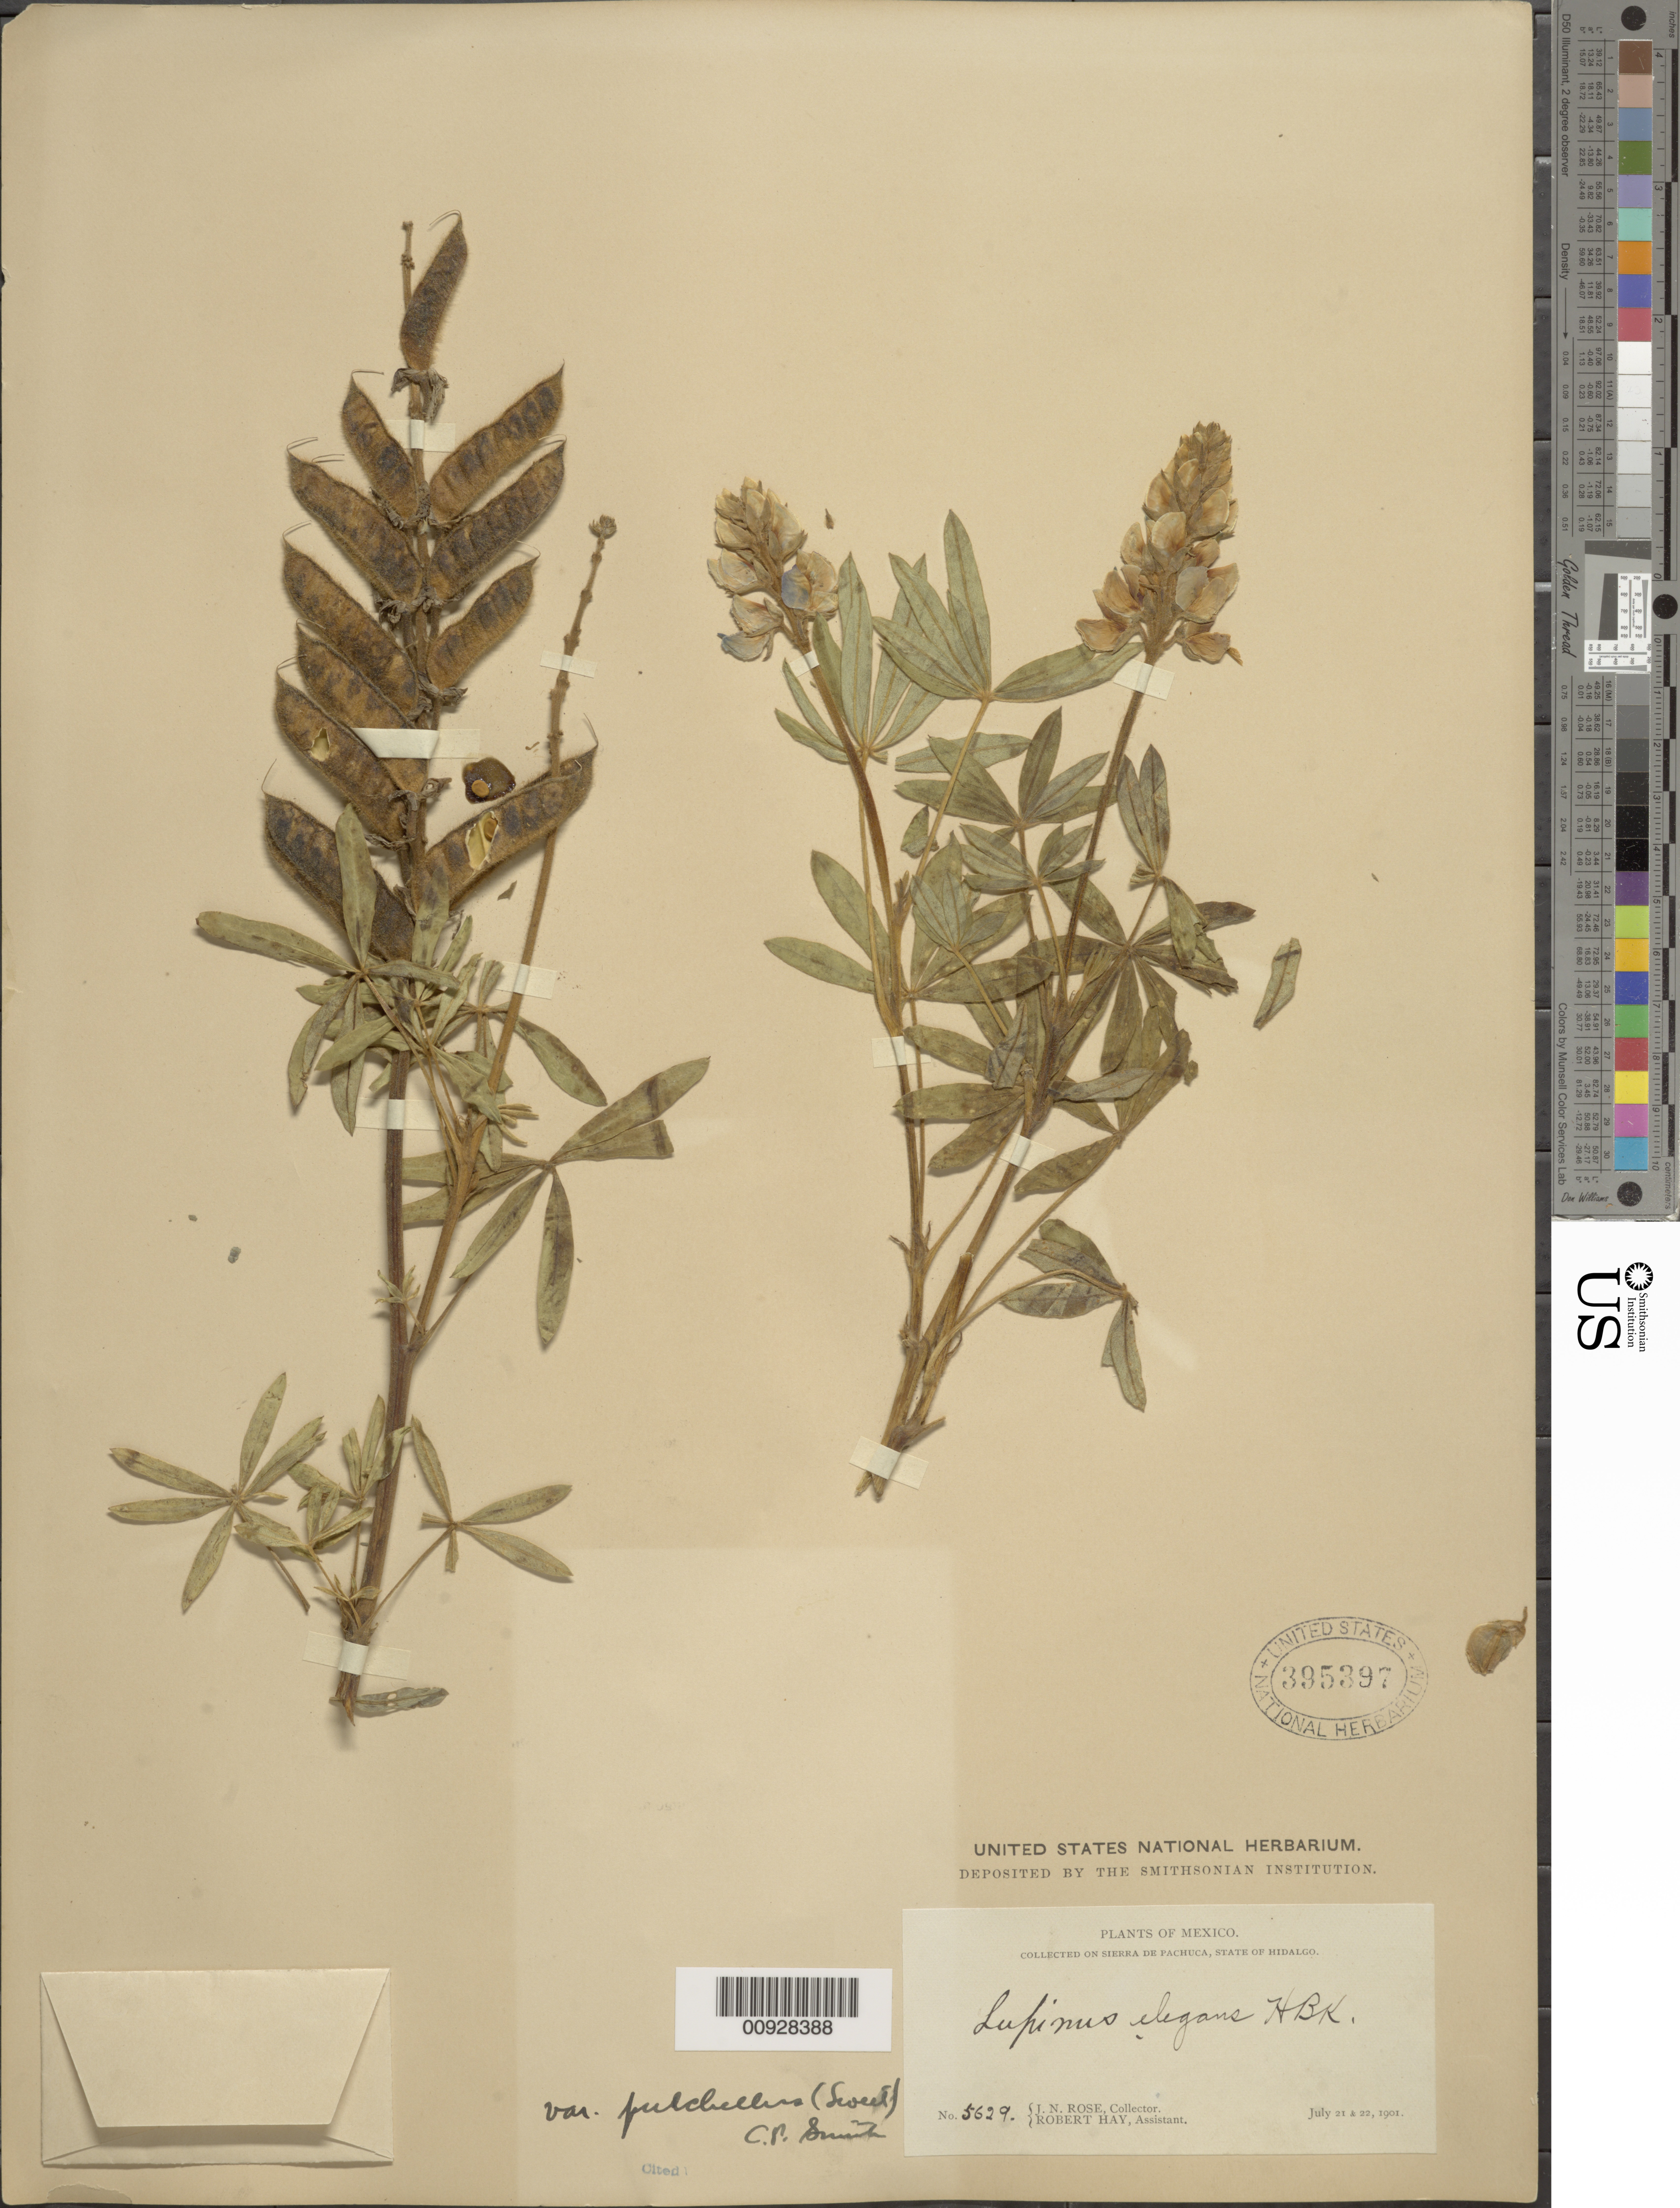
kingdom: Plantae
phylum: Tracheophyta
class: Magnoliopsida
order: Fabales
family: Fabaceae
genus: Lupinus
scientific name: Lupinus elegans var. pulchellus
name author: (Sweet) C.P. Sm.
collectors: J. N. Rose & R. Hay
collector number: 5629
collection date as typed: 21 Jul 1901 to 22 Jul 1901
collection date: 1901-07-21/1901-07-22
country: Mexico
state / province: Hidalgo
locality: On Sierra de Pachuca, State of Hidalgo.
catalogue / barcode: US 395397